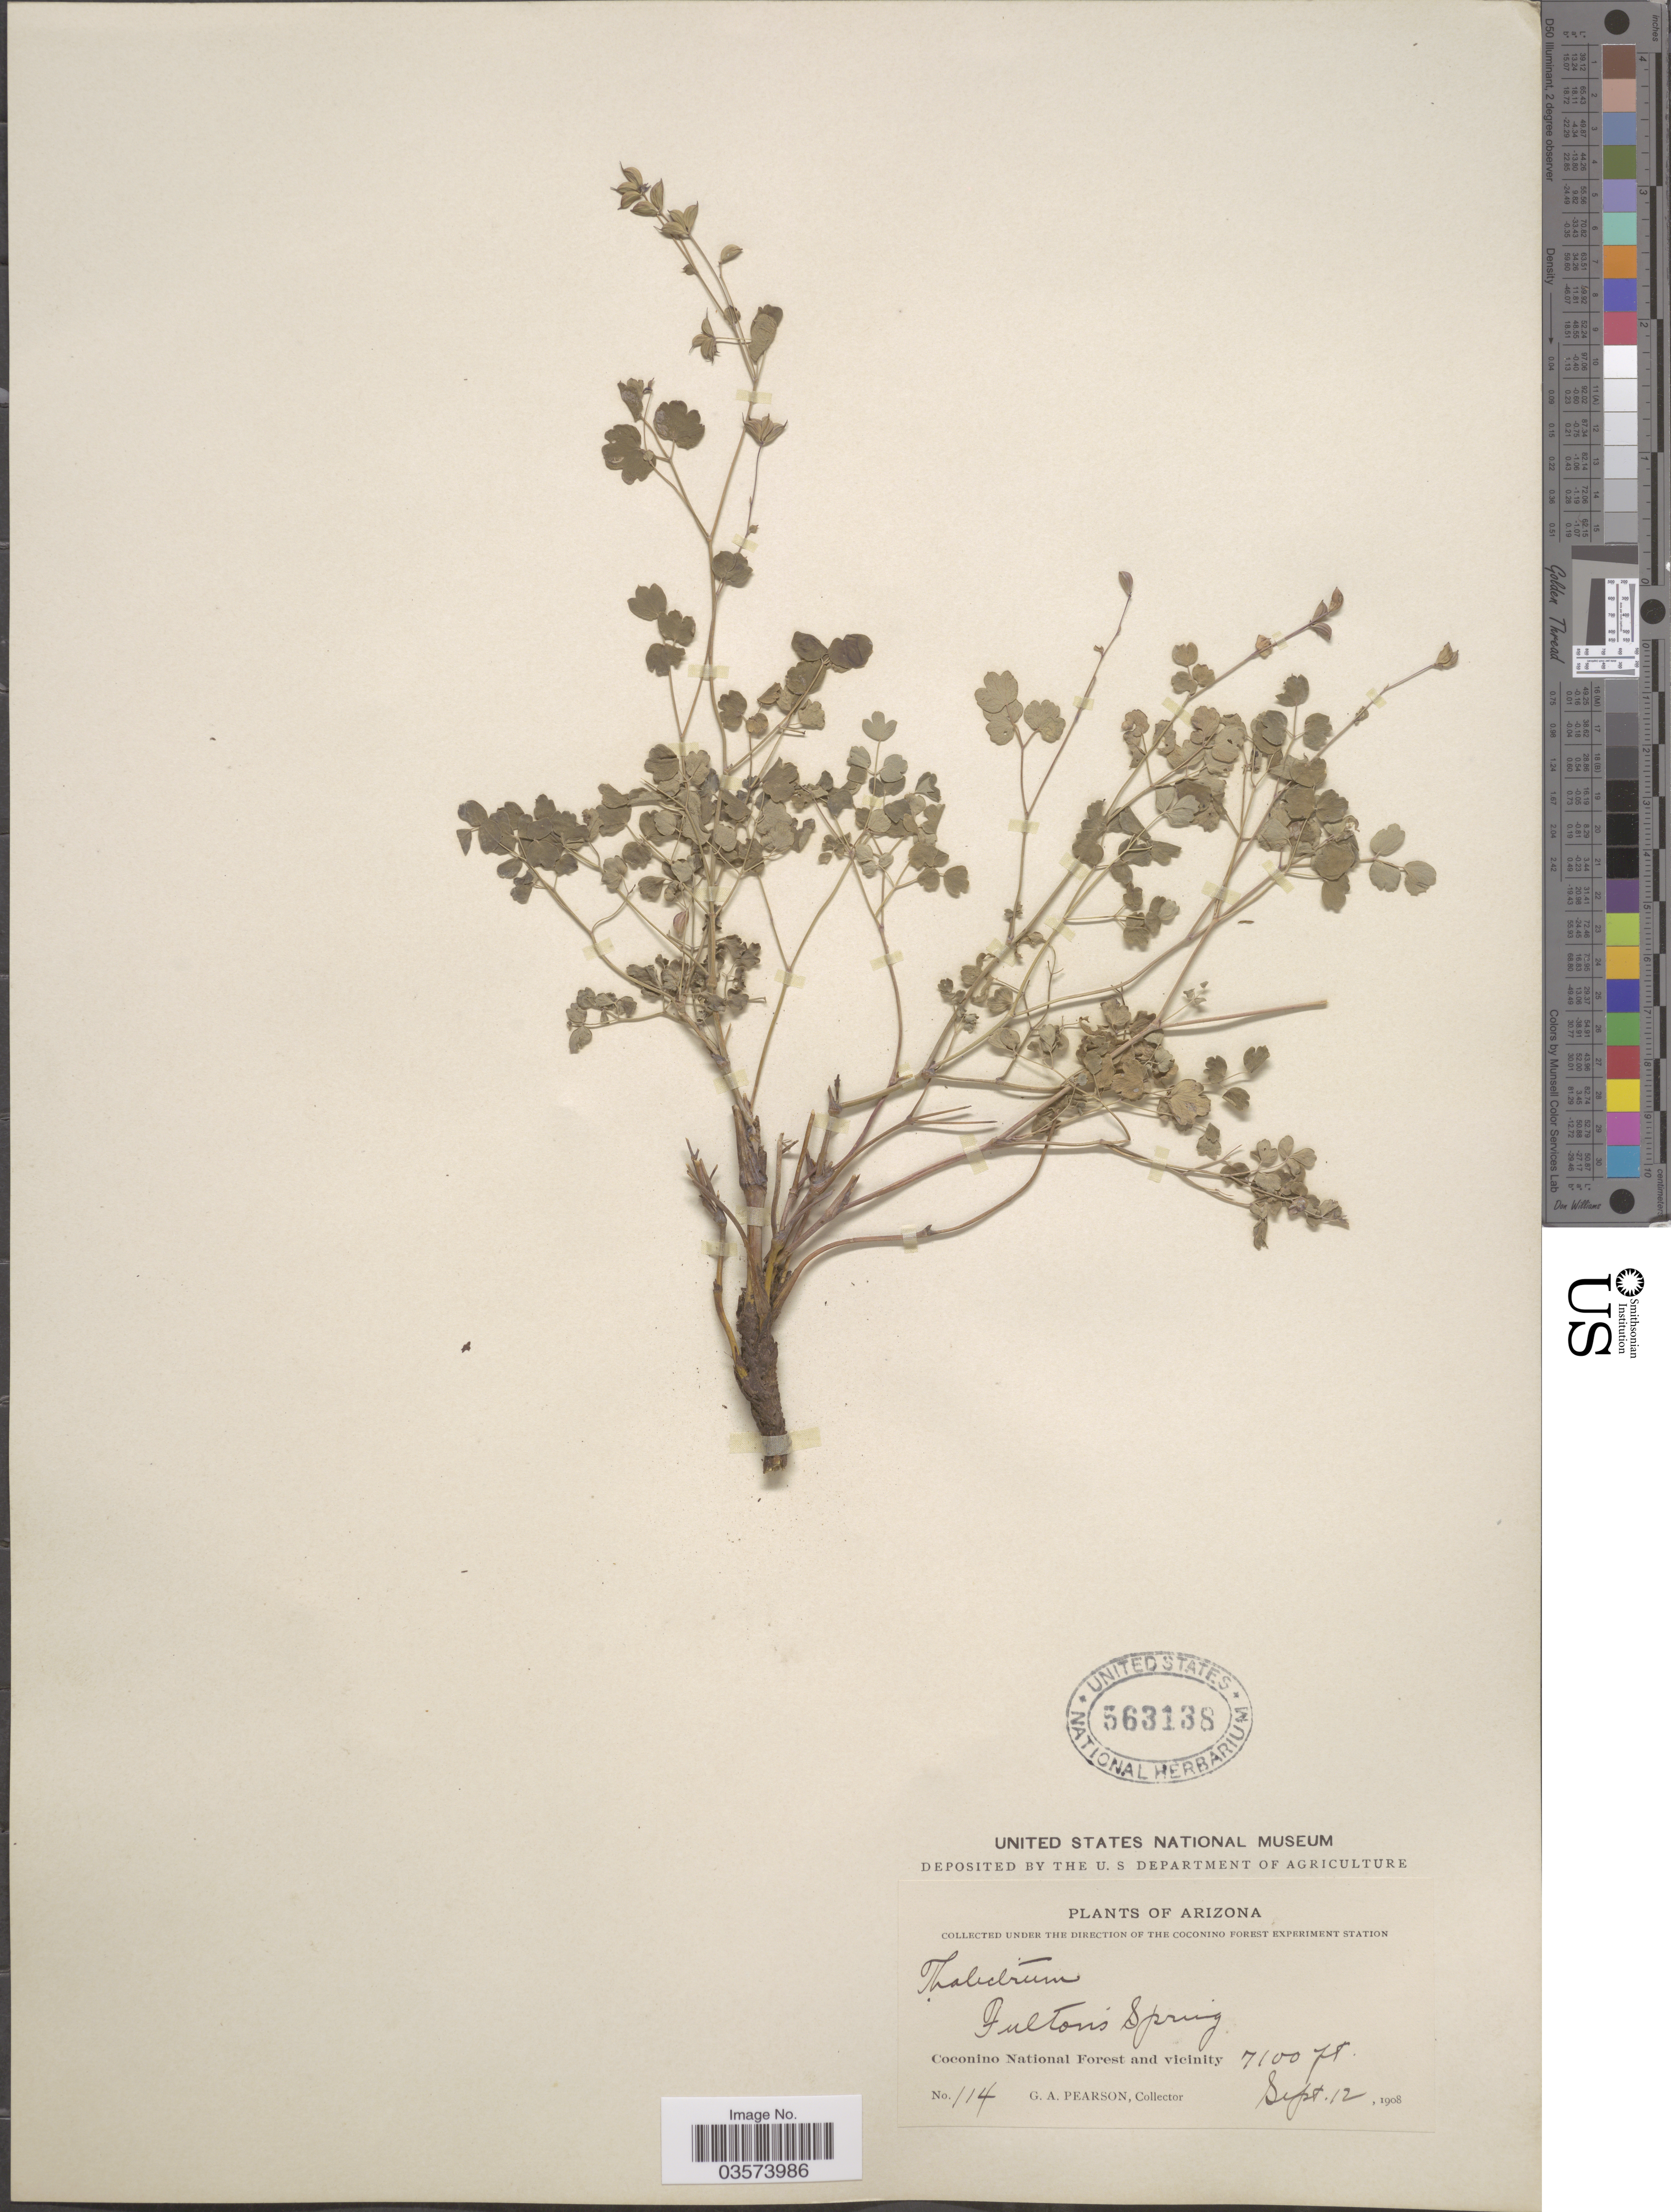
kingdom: Plantae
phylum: Tracheophyta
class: Magnoliopsida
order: Ranunculales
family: Ranunculaceae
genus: Thalictrum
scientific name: Thalictrum fendleri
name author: Engelm. ex A. Gray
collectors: G. Pearson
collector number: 114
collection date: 1908-09-12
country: United States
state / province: Arizona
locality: Fulton's Spring. Coconino National Forest and vicinity.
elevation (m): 2164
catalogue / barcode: US 563138